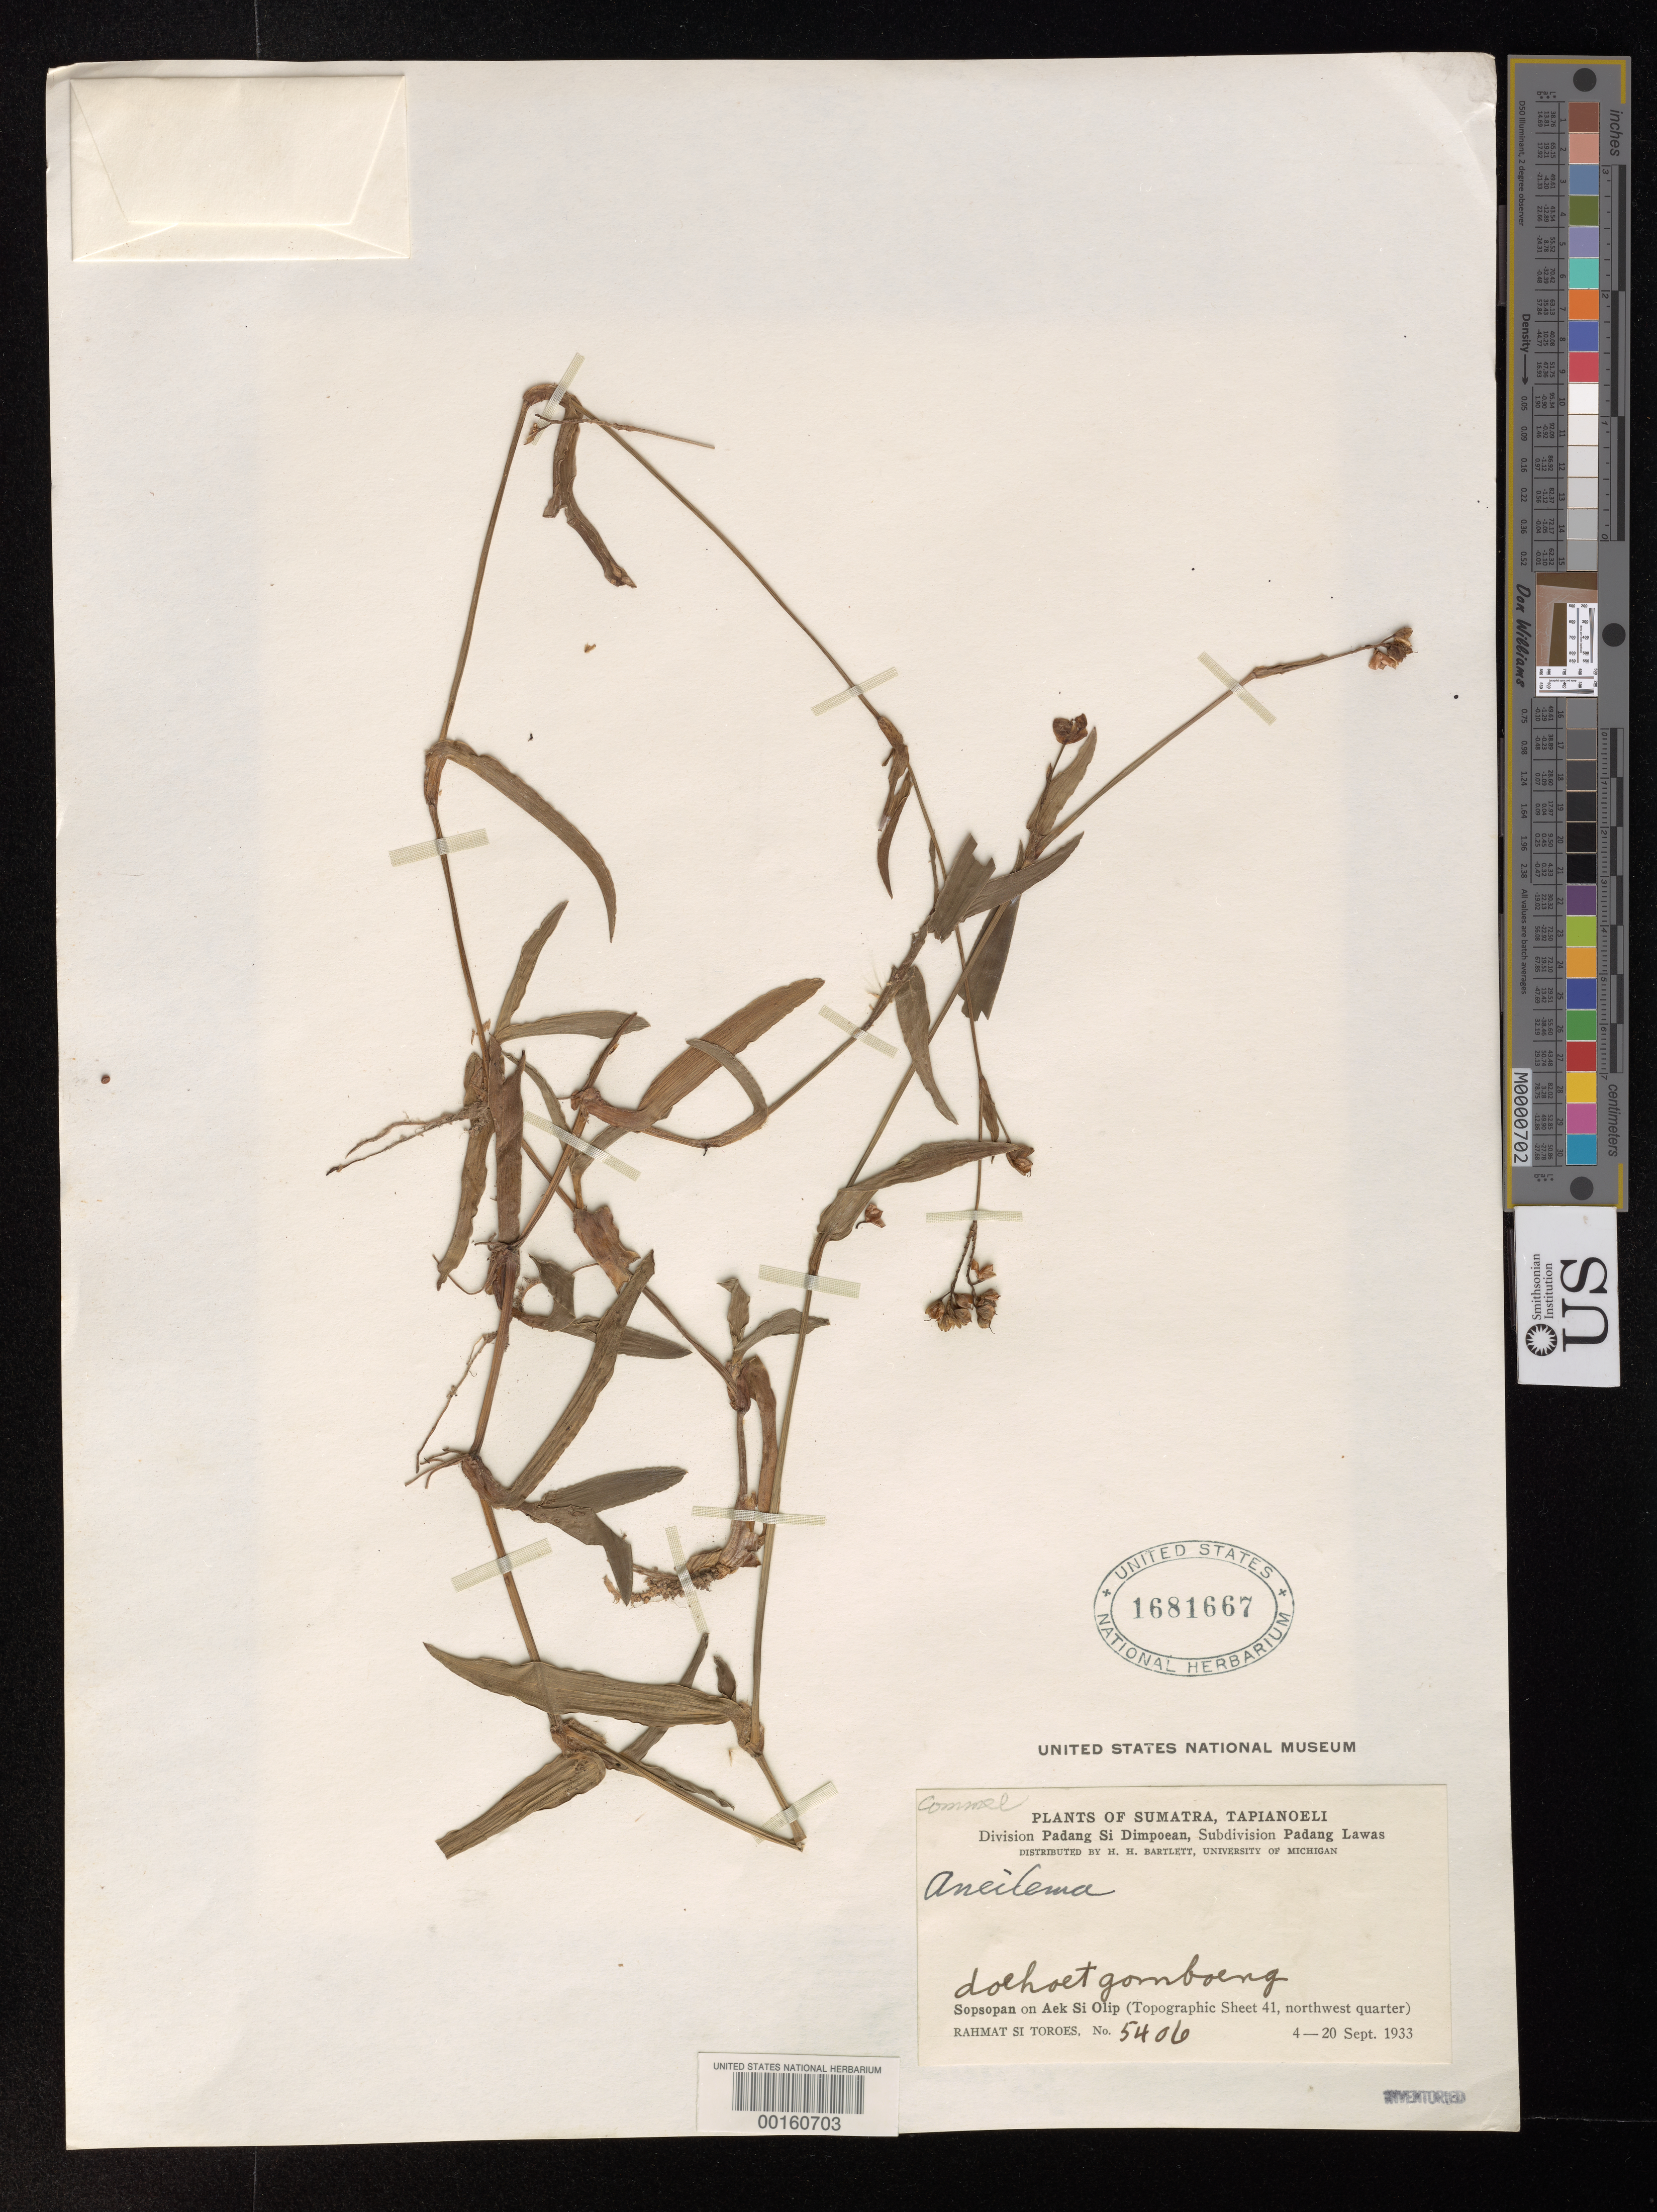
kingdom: Plantae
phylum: Tracheophyta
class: Liliopsida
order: Commelinales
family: Commelinaceae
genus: Murdannia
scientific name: Murdannia loriformis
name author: (Hassk.) R.S. Rao & Kammathy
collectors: Rahmat Si Boeea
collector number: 5406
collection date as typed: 04 Sep 1933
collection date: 1933-09-04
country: Indonesia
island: Sumatra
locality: Sopsopan, on aek si olip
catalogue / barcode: US 1681667